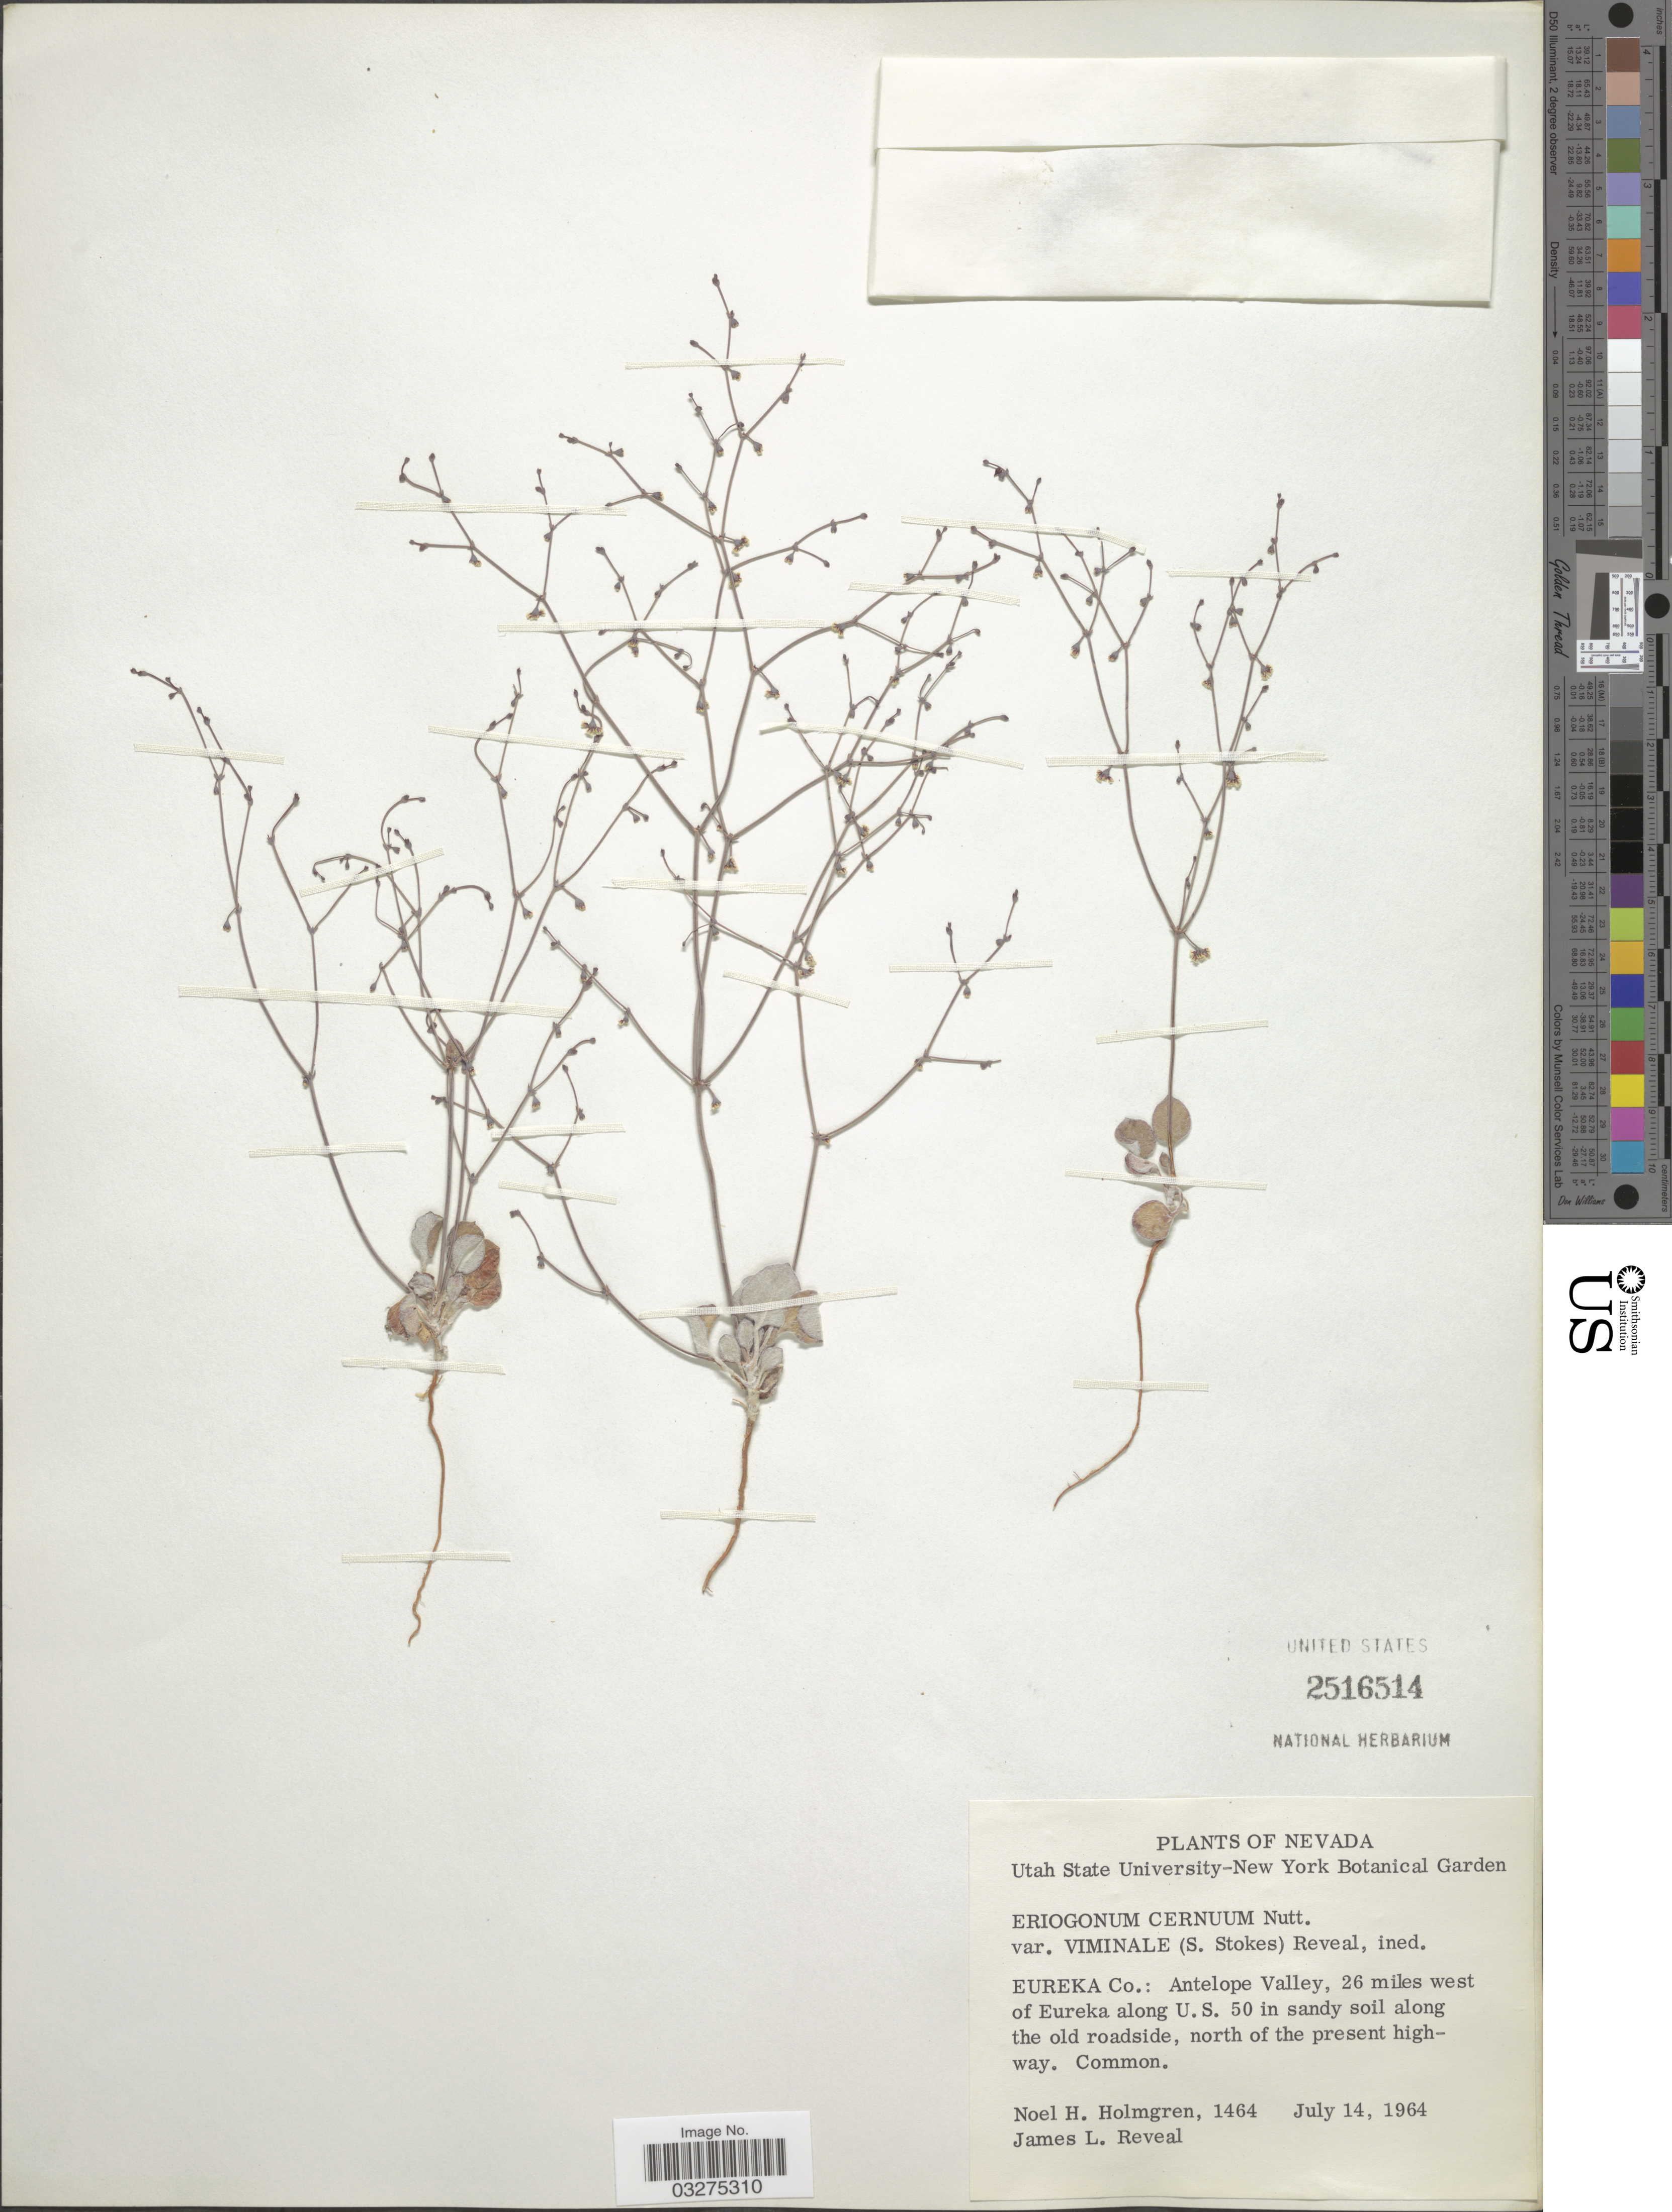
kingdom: Plantae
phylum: Tracheophyta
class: Magnoliopsida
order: Caryophyllales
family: Polygonaceae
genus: Eriogonum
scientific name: Eriogonum cernuum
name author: Nutt.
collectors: N. H. Holmgren & J. L. Reveal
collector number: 1464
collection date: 1964-07-14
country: United States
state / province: Nevada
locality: Eureka Co.: Antelope Valley, 26 miles west of Eureka along U.S. 50 in sandy soil along the old roadside, north of the present highway.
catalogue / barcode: US 2516514